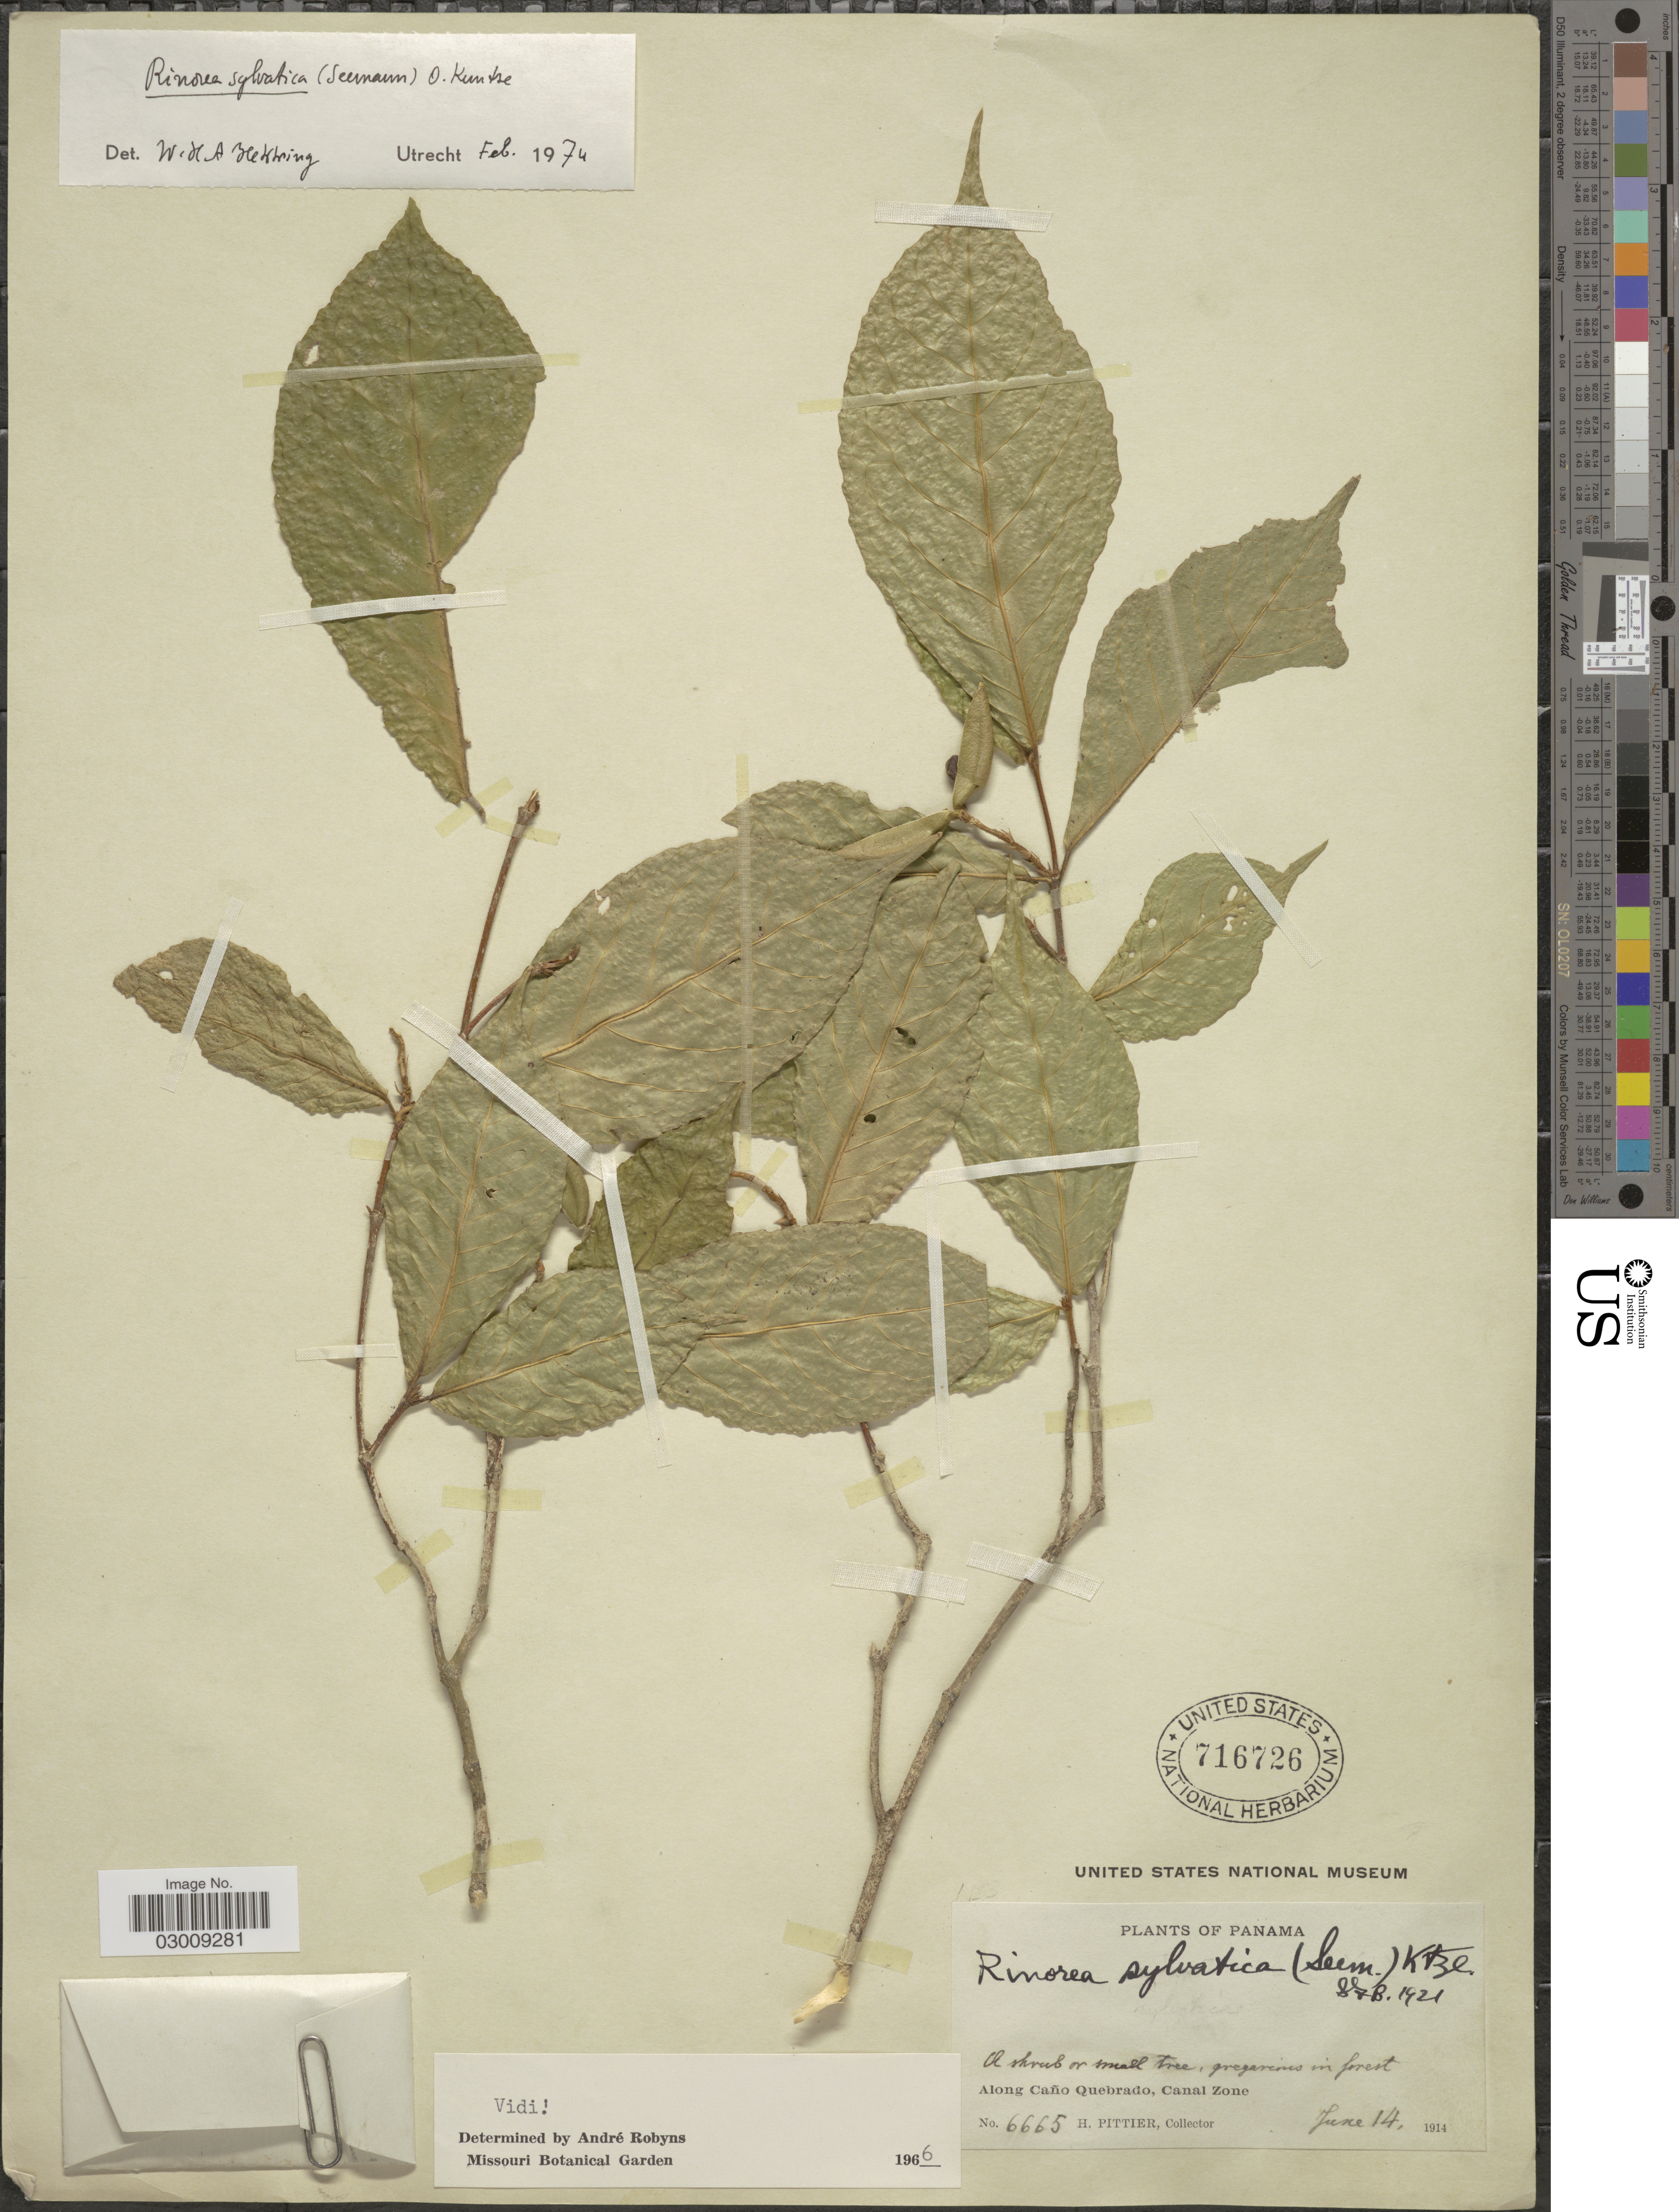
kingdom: Plantae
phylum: Tracheophyta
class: Magnoliopsida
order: Malpighiales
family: Violaceae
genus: Rinorea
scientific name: Rinorea sylvatica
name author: (Seem.) Kuntze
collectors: H. F. Pittier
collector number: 6665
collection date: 1914-06-14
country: Panama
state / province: Colón / Panamá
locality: Along Caño Quebrado, Canal Zone.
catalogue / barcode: US 716726